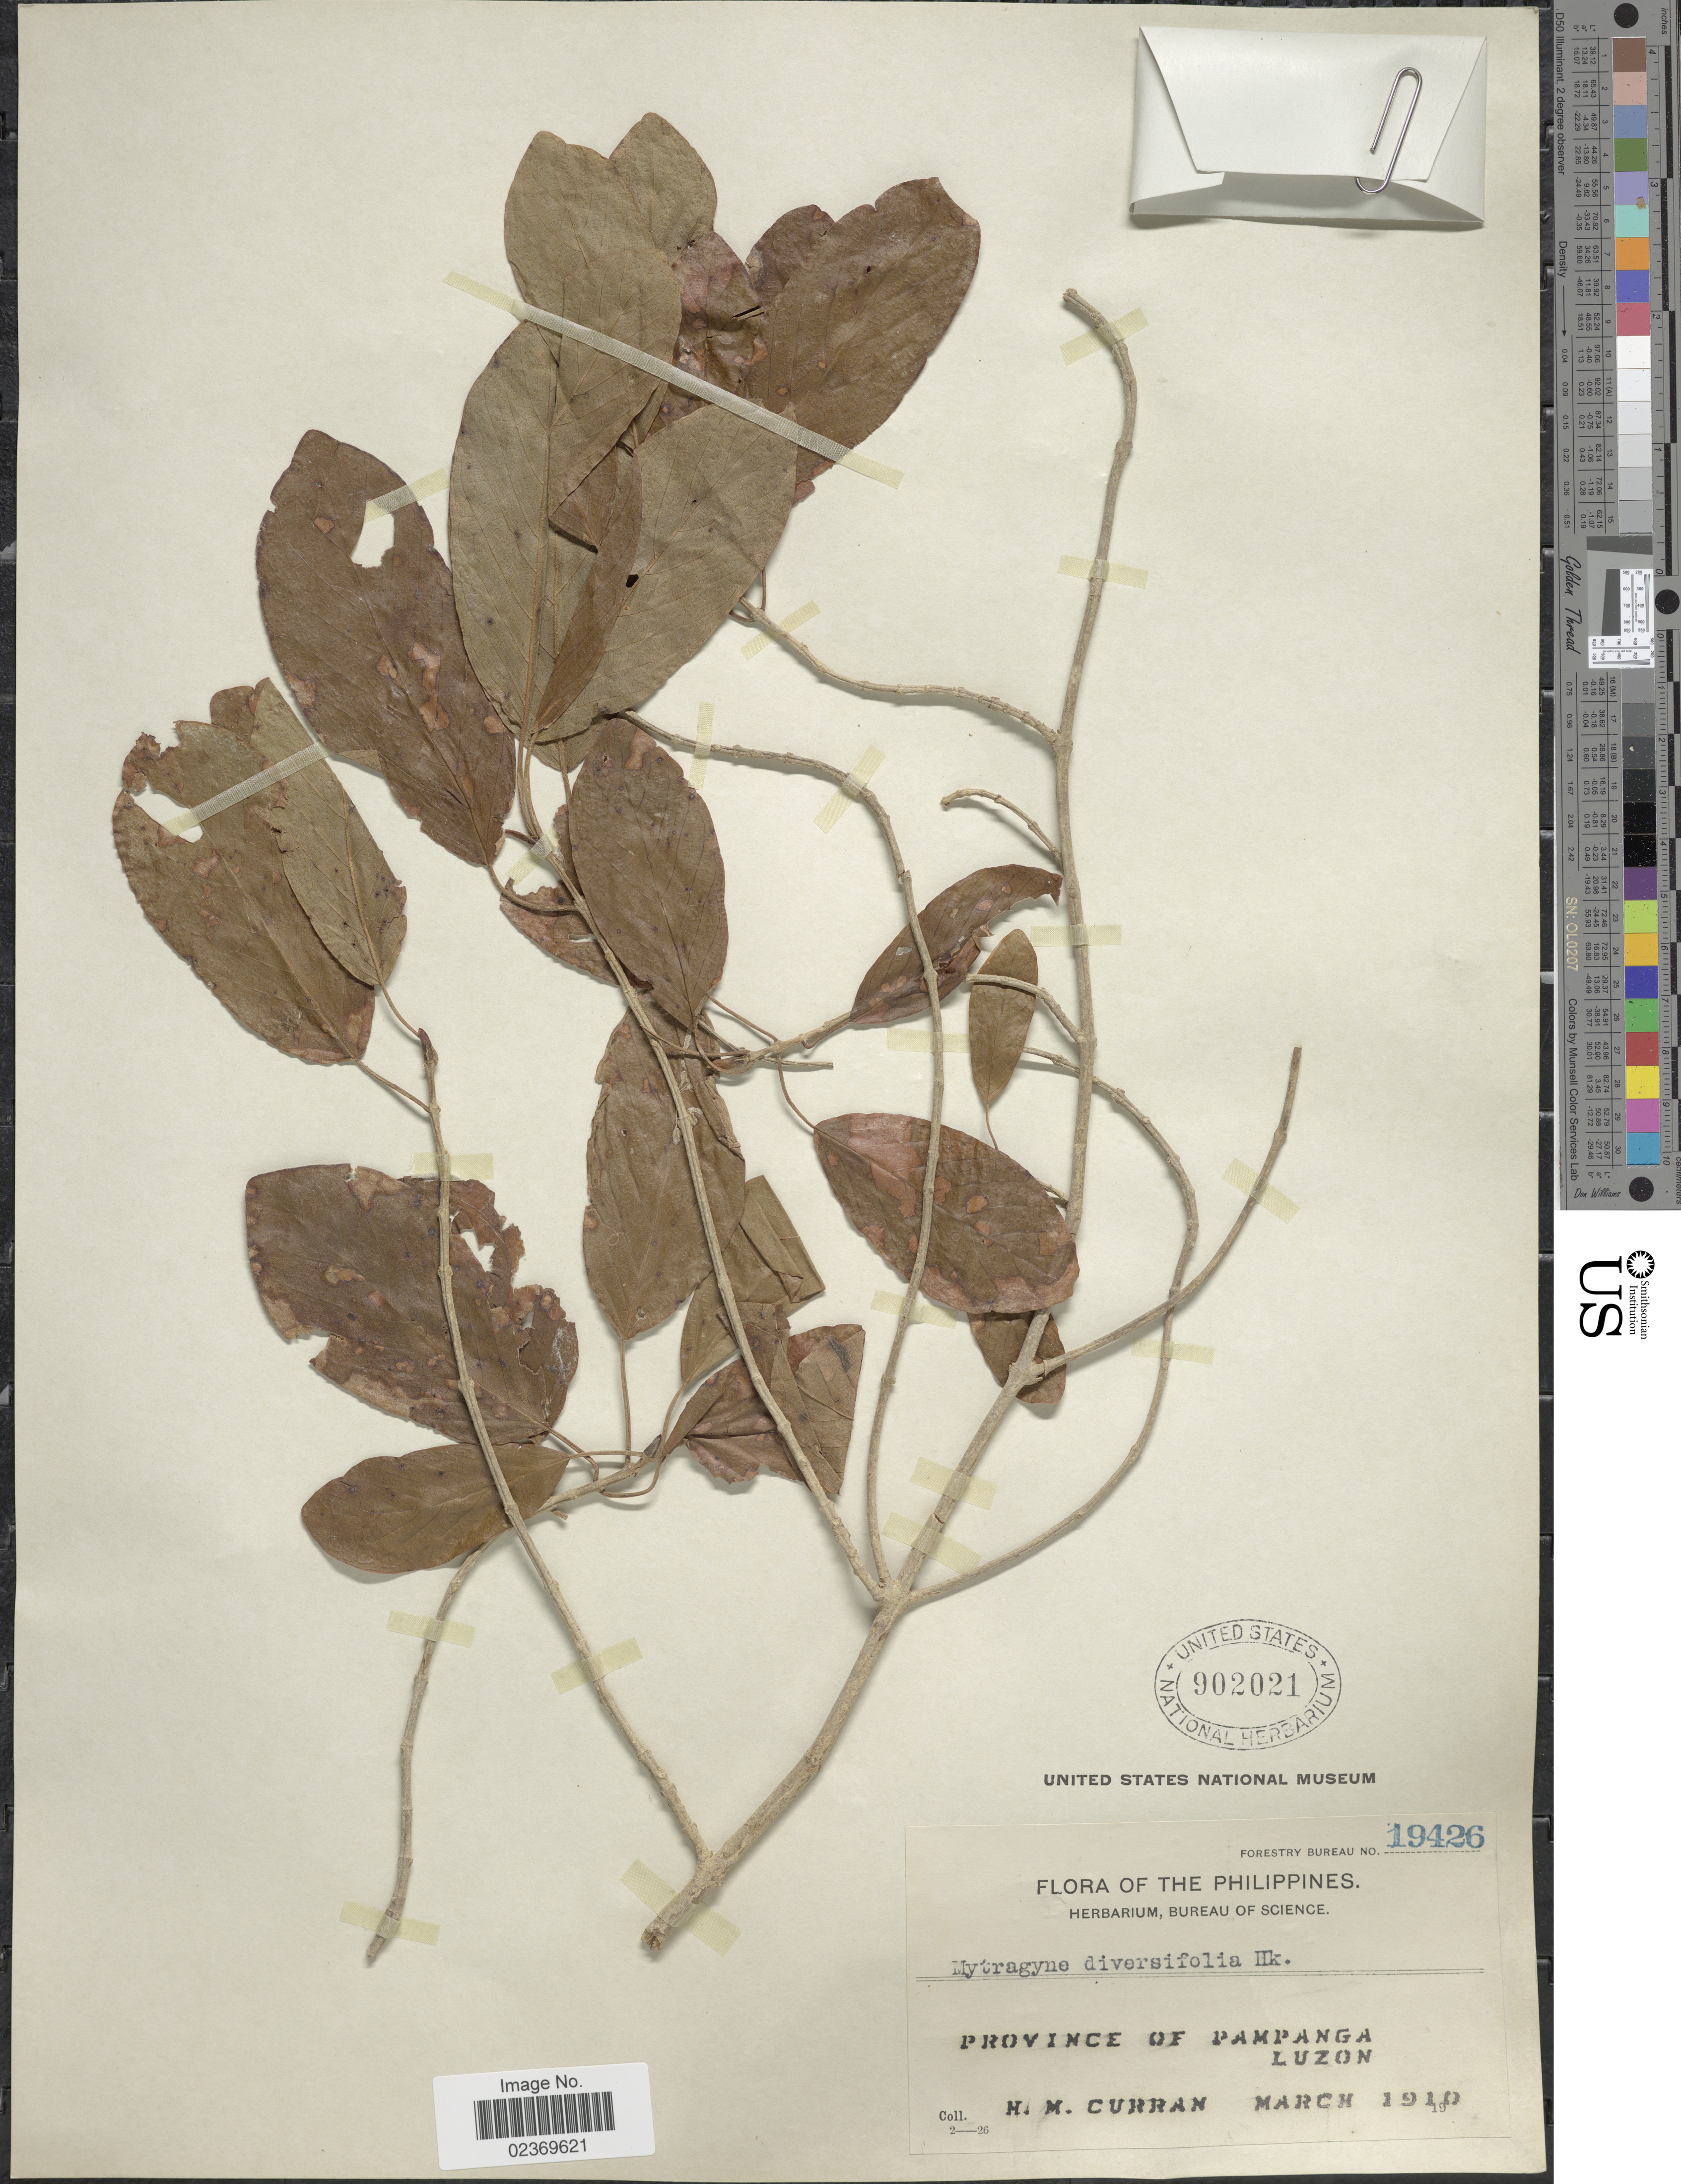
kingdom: Plantae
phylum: Tracheophyta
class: Magnoliopsida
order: Gentianales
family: Rubiaceae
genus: Mitragyna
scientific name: Mitragyna rotundifolia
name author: (Roxb.) Kuntze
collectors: H. M. Curran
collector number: Forestry Bureau 19426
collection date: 1910-03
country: Philippines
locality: Province of Pampanga, Luzon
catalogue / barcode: US 902021